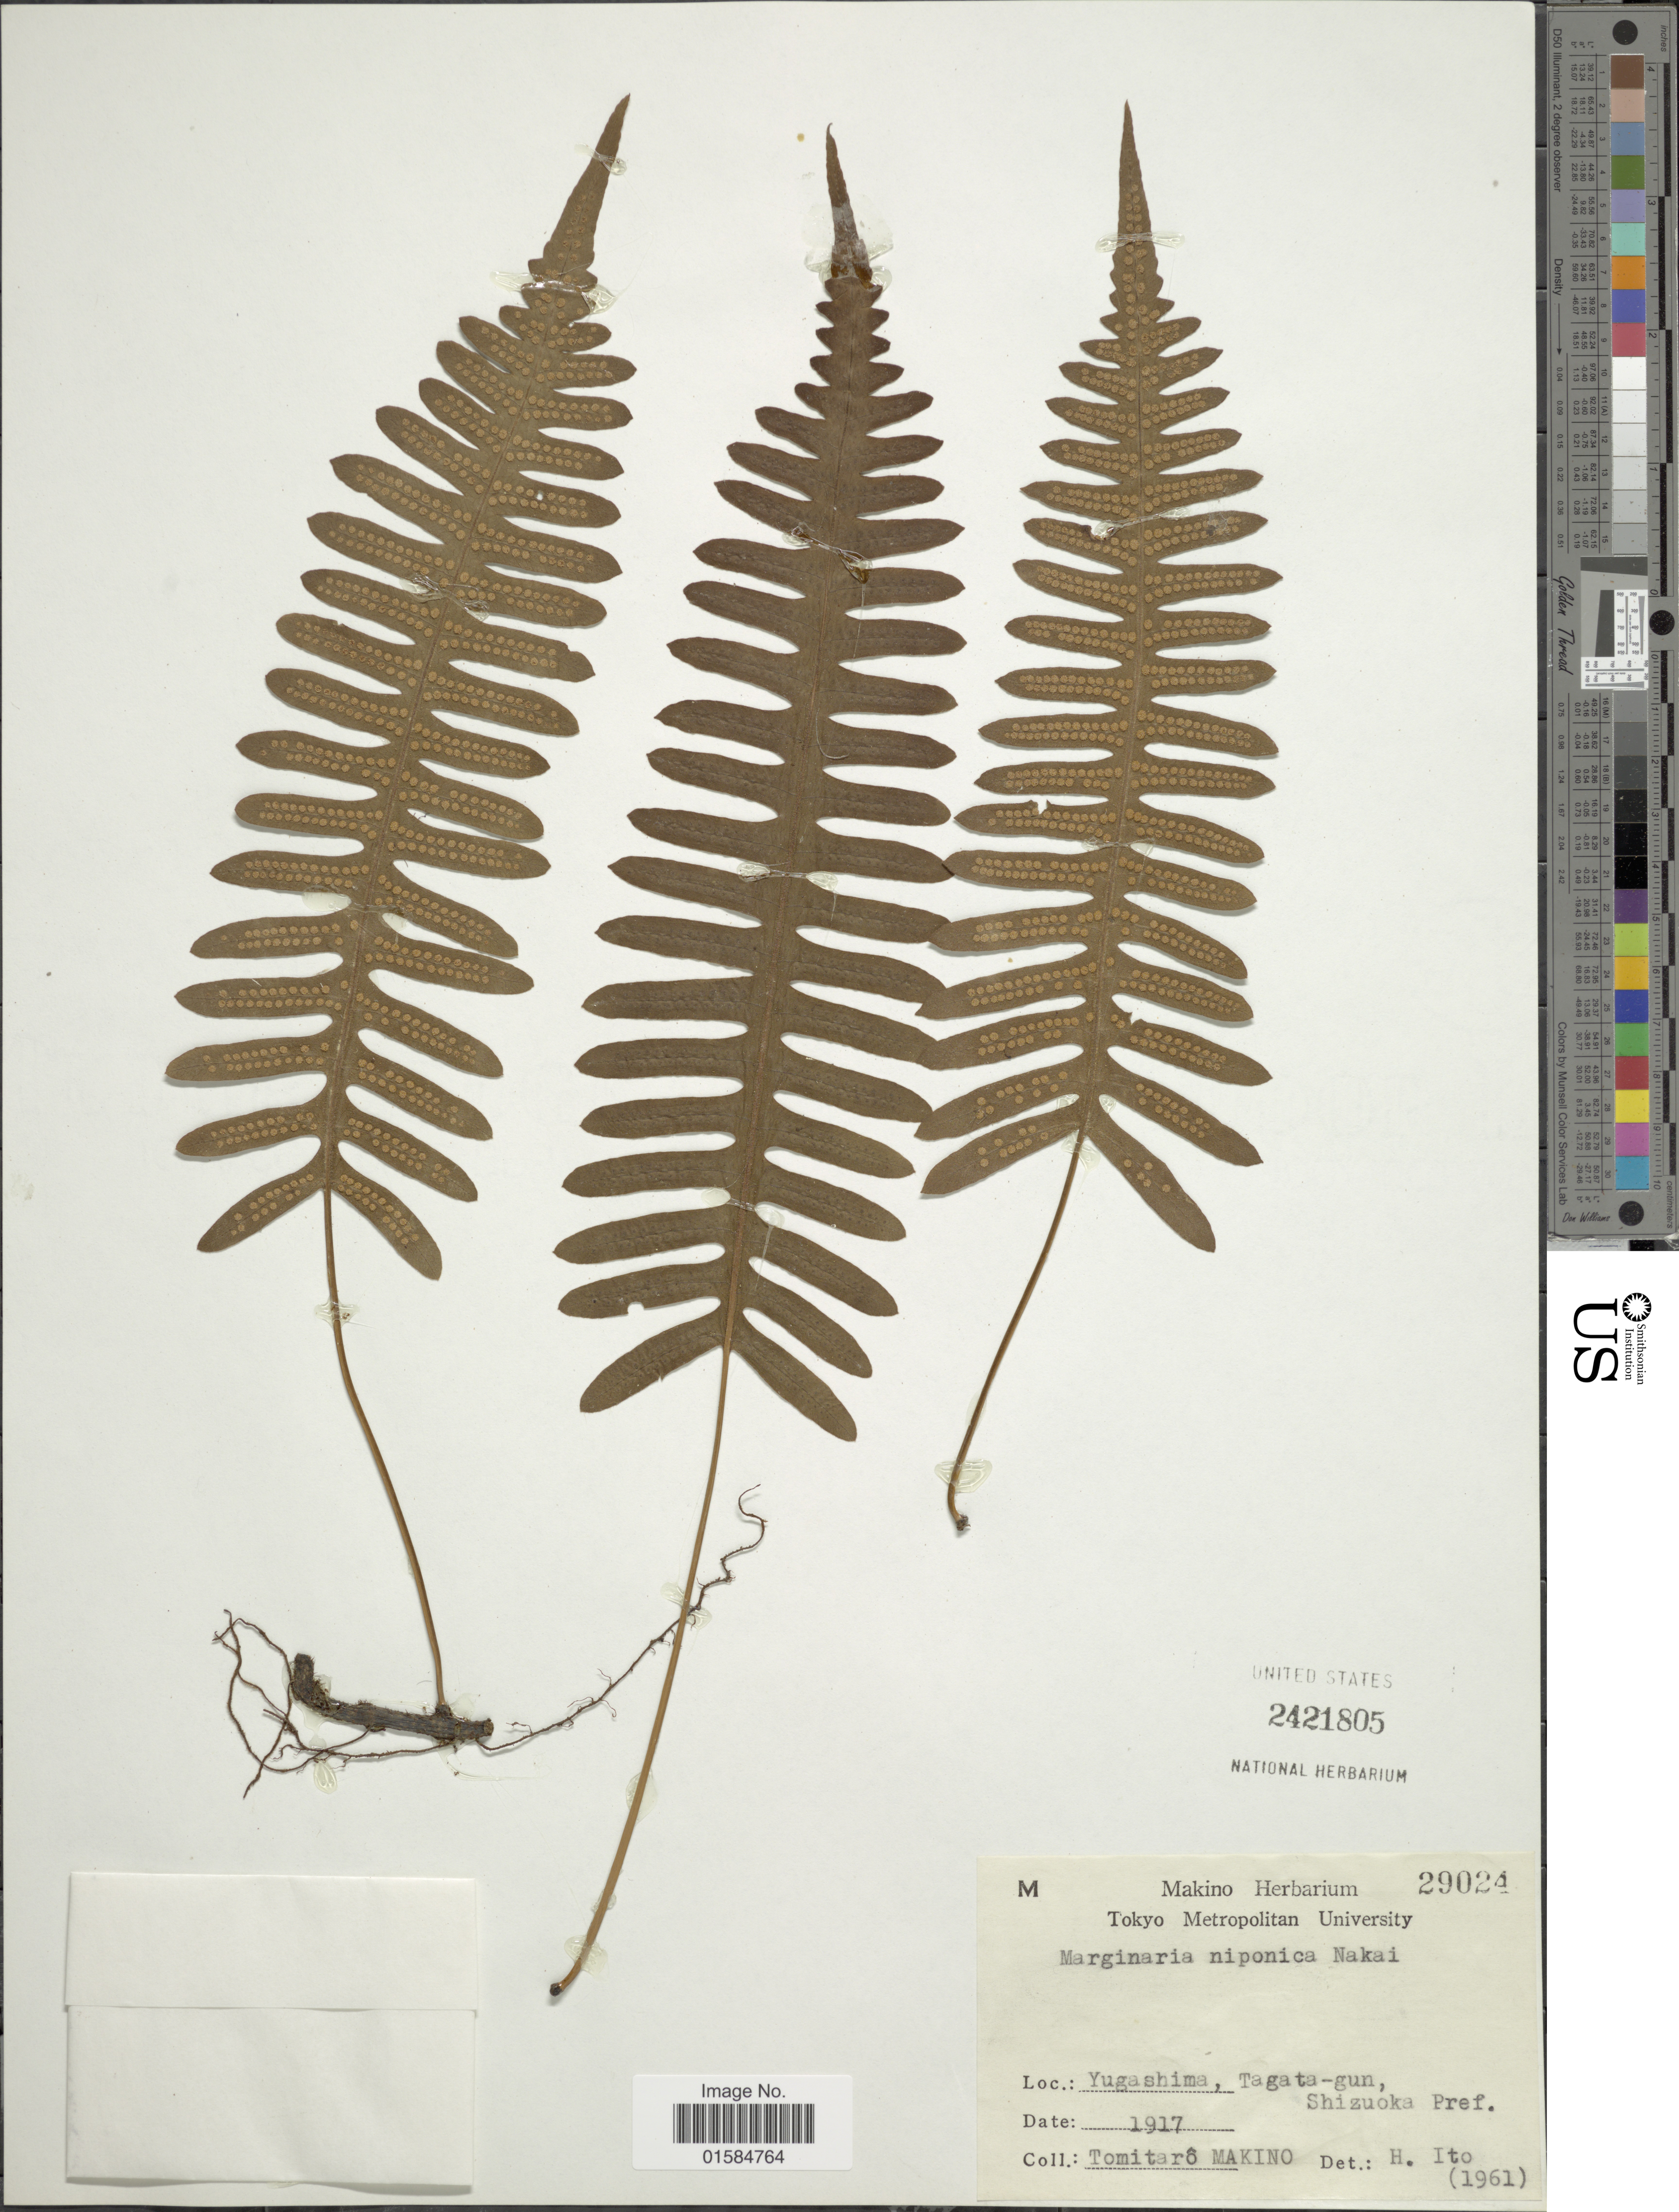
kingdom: Plantae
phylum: Tracheophyta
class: Polypodiopsida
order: Polypodiales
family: Polypodiaceae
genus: Goniophlebium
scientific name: Goniophlebium niponicum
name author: (Mett.) Bedd.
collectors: T. Makino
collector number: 29024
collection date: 1917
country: Japan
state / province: Sizuoka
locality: Yugashima, Tagata-gun, Shizuoka Pref.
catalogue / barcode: US 2421805